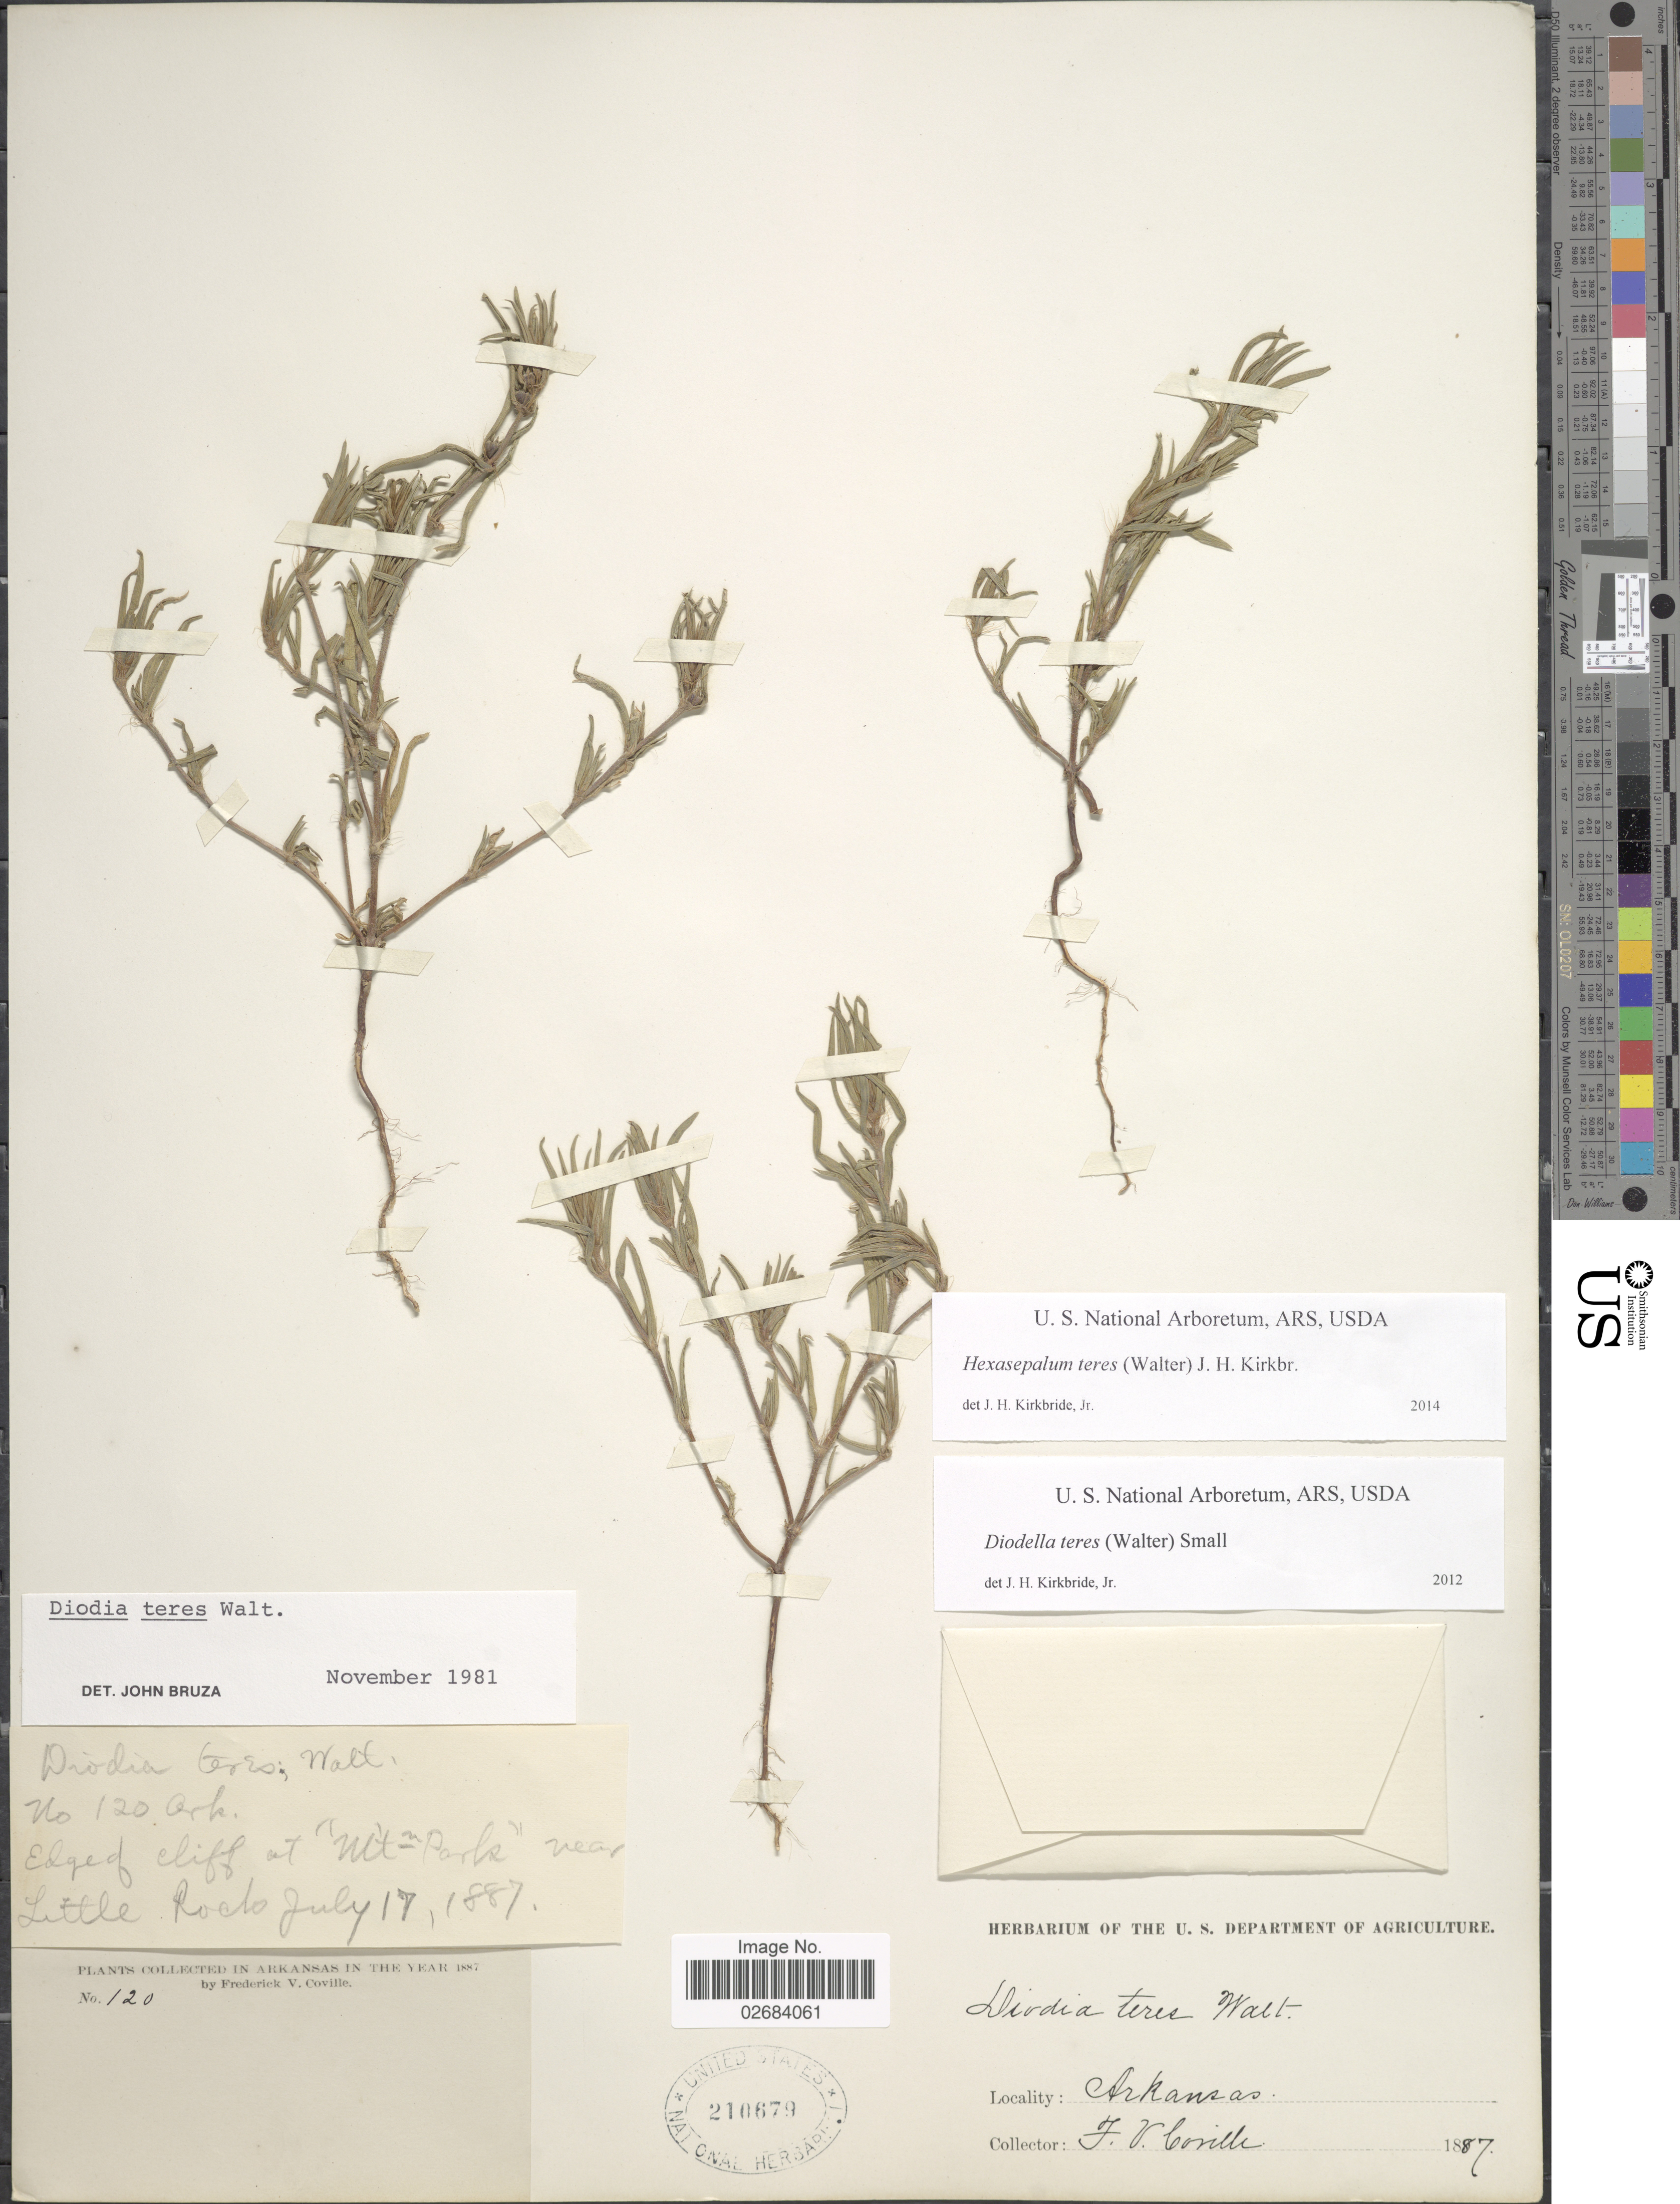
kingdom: Plantae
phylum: Tracheophyta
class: Magnoliopsida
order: Gentianales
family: Rubiaceae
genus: Diodia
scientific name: Diodia teres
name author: Walter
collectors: F. V. Coville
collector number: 120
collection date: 1887-07-17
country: United States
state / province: Arkansas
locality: Edge cliff of "Mtn. Park" near Little Rock.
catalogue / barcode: US 210679